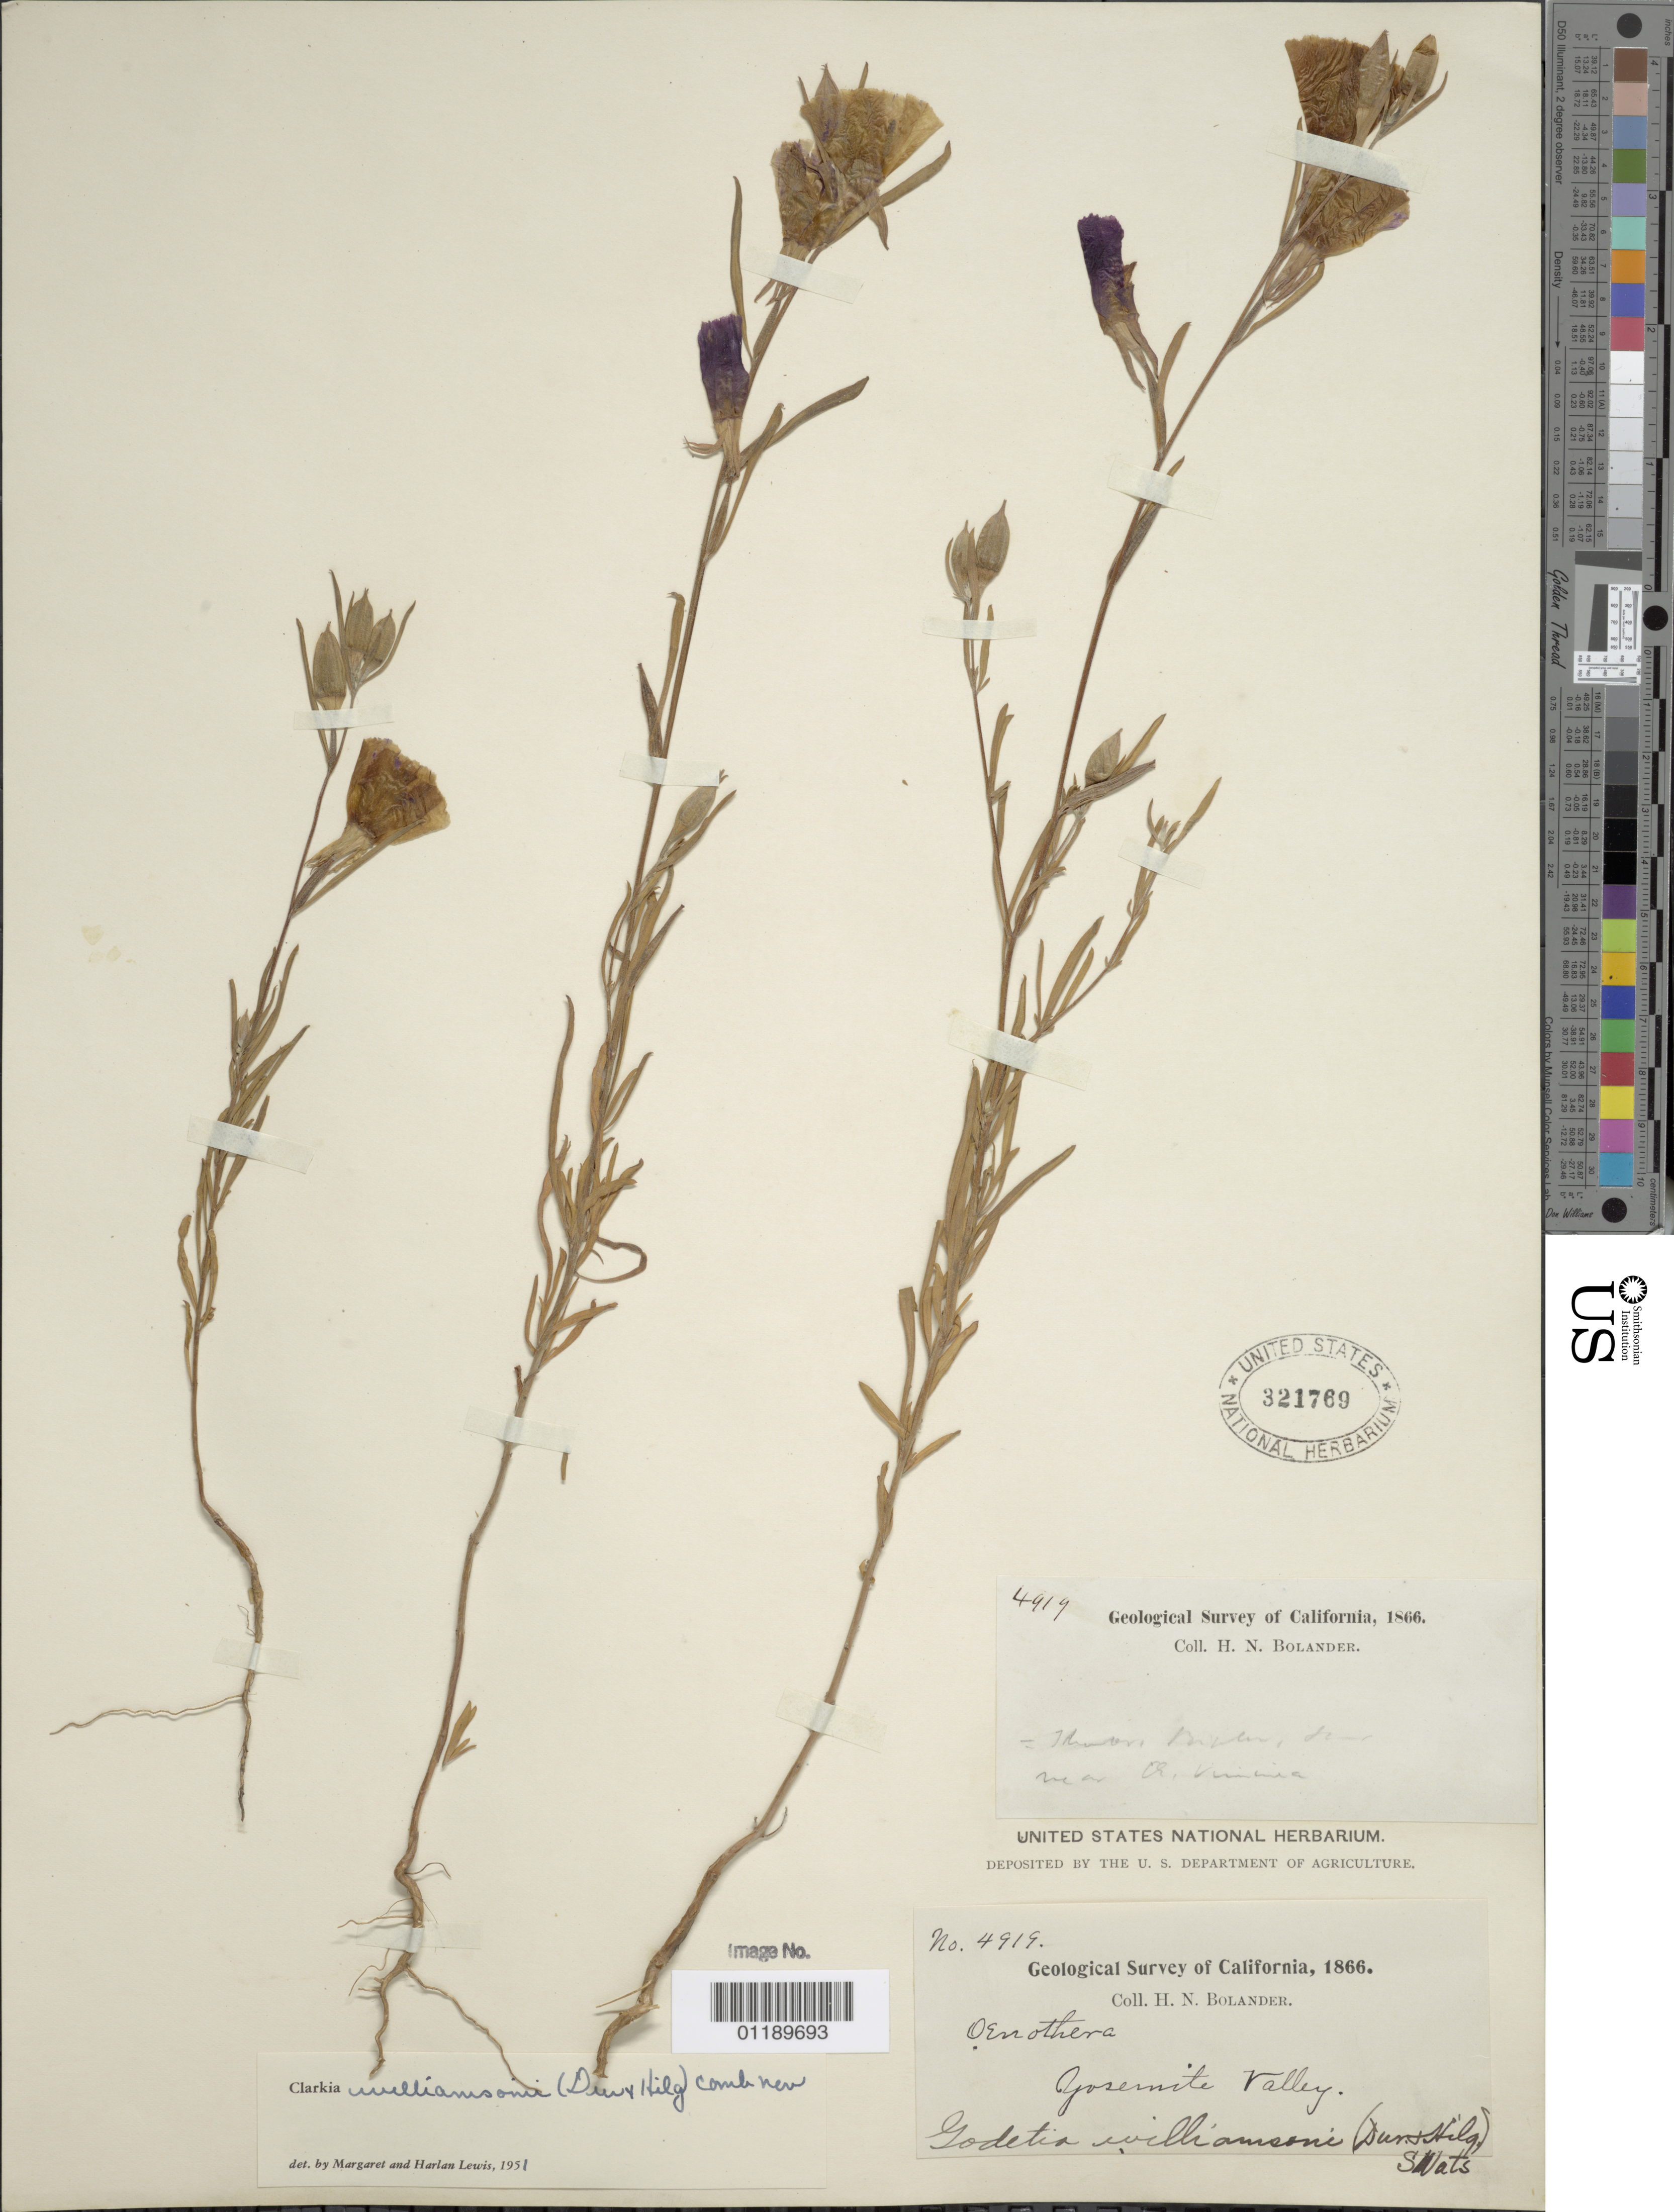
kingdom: Plantae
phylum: Tracheophyta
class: Magnoliopsida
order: Myrtales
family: Onagraceae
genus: Clarkia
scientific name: Clarkia williamsonii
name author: (Durand & Hilg.) F. H. Lewis & M.E. Lewis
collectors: H. Bolander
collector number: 4919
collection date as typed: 1866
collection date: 1866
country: United States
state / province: California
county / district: Mariposa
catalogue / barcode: US 321769